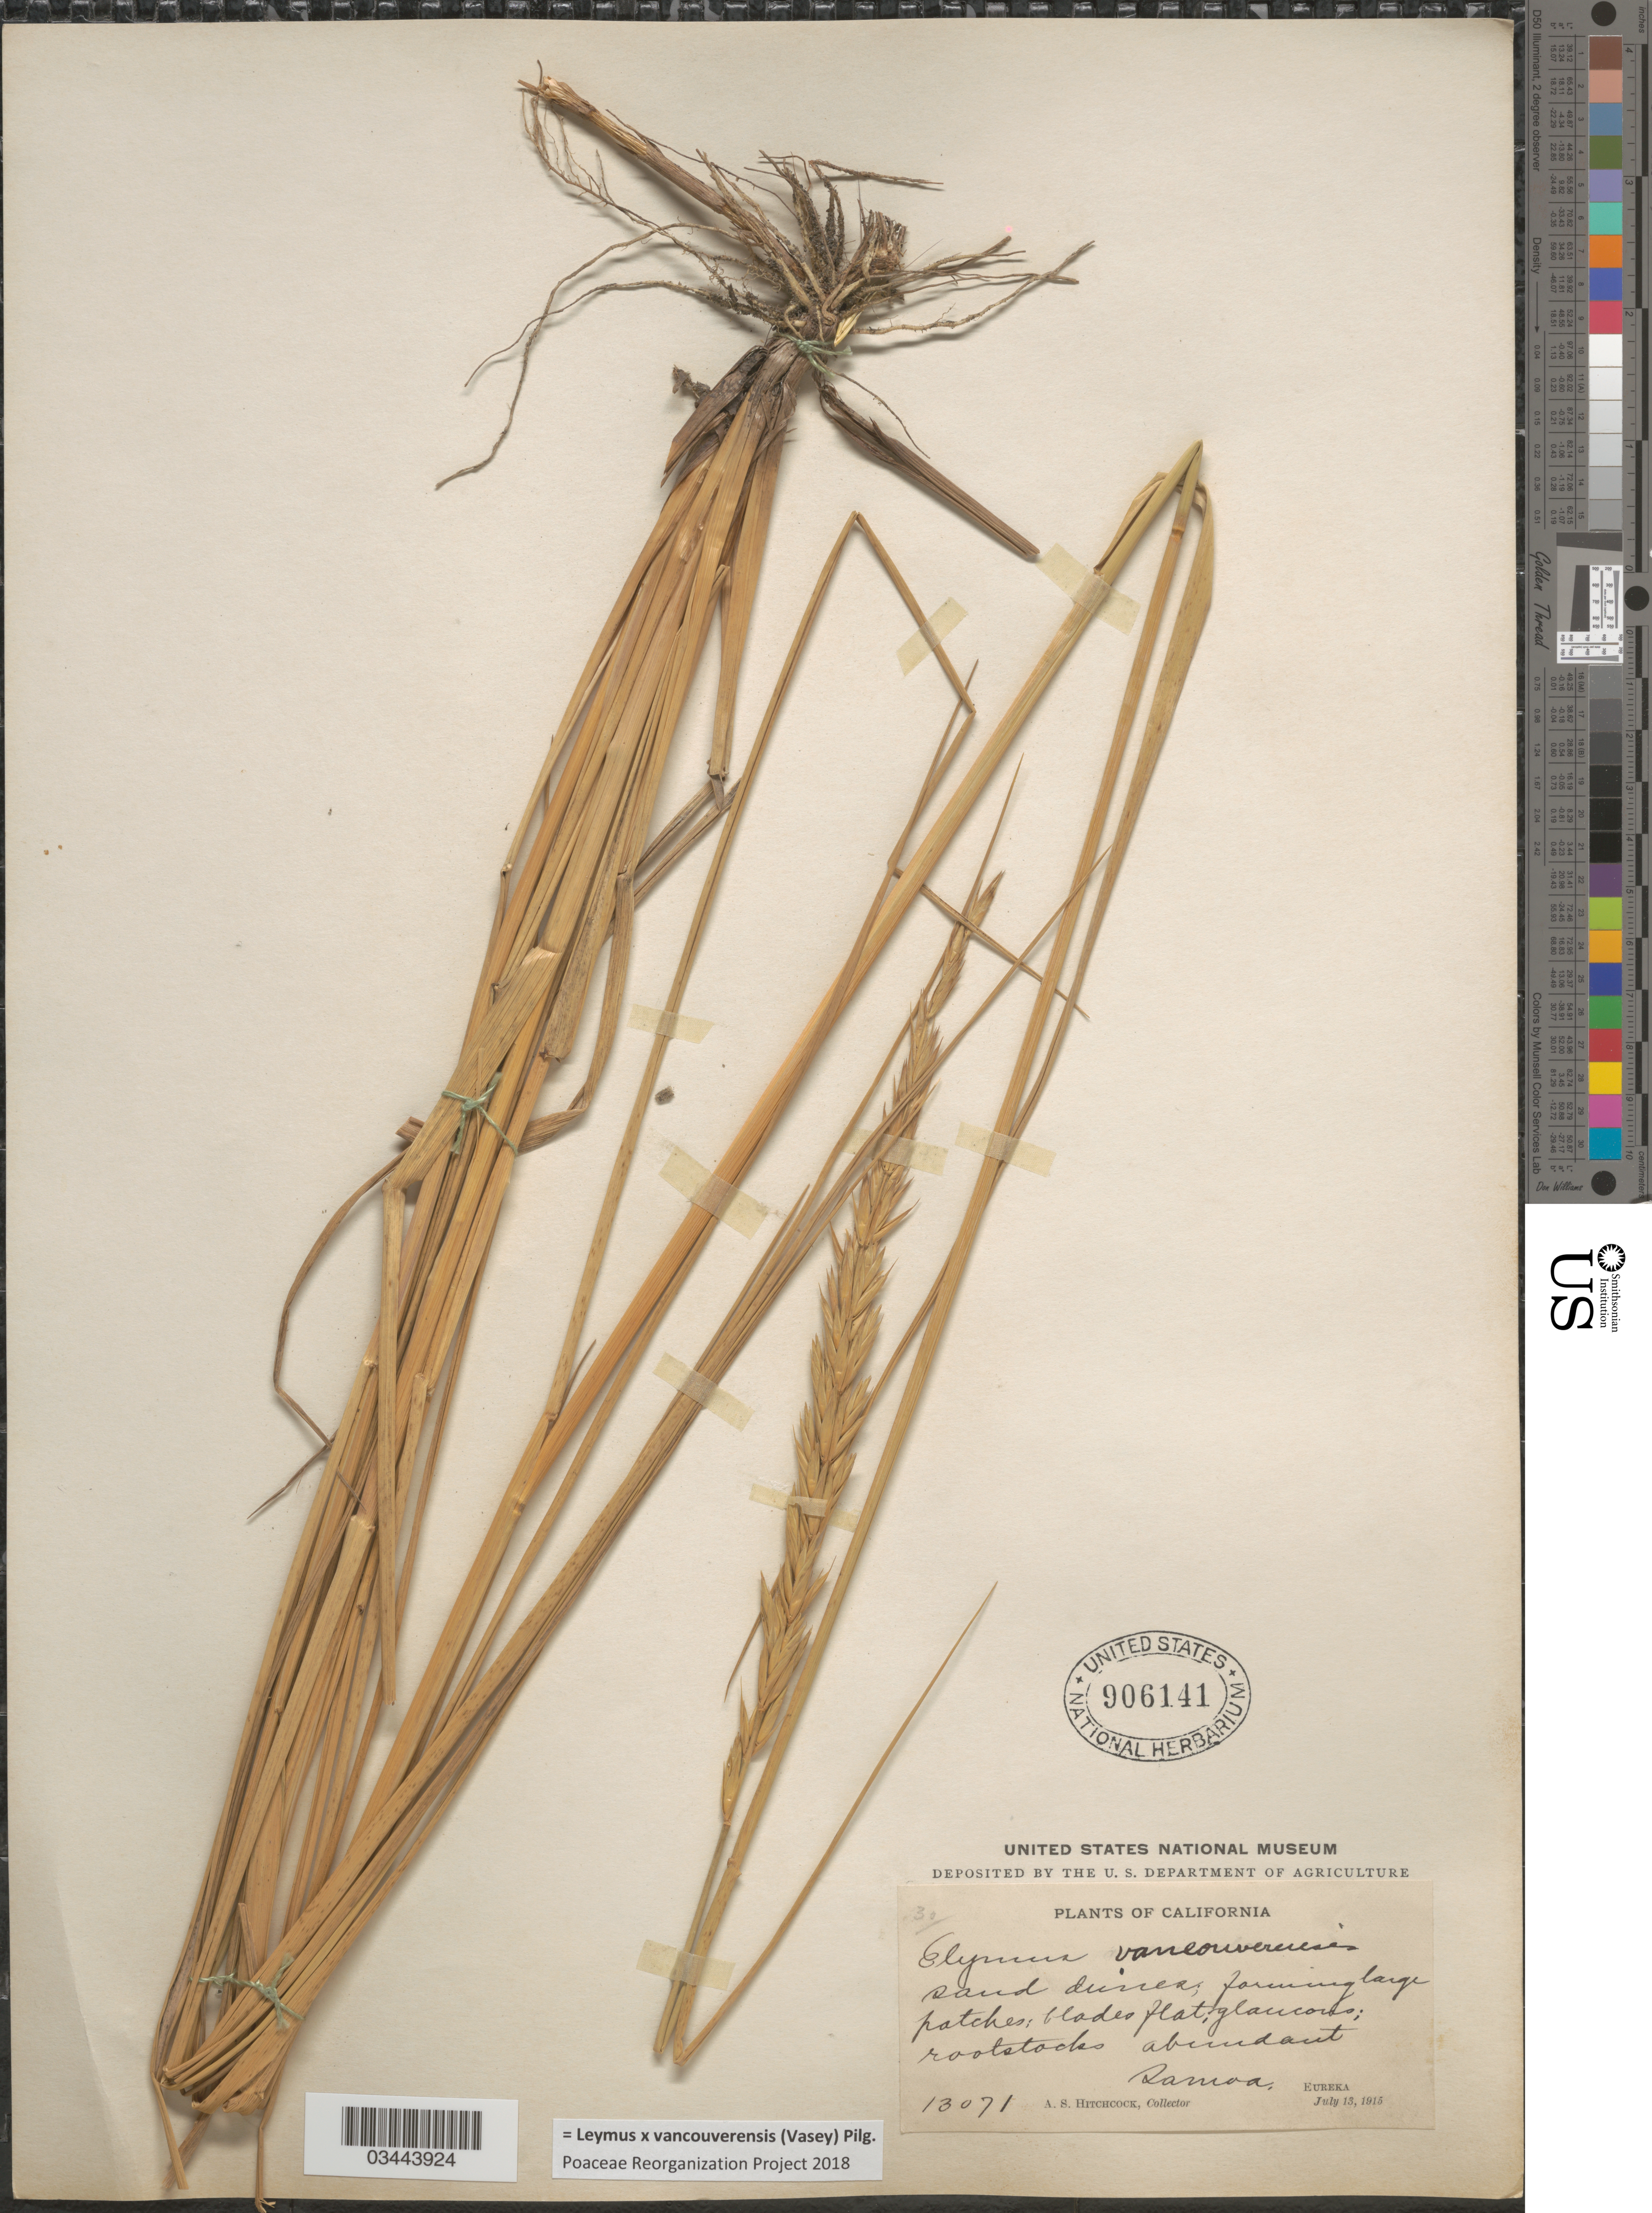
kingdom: Plantae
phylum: Tracheophyta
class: Liliopsida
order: Poales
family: Poaceae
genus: Leymus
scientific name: Leymus x vancouverensis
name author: (Vasey) Pilg.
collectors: A. S. Hitchcock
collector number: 13071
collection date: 1915-07-13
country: United States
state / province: California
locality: Sand dunes. Rootstocks abundant Samoa, Eureka.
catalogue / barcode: US 906141